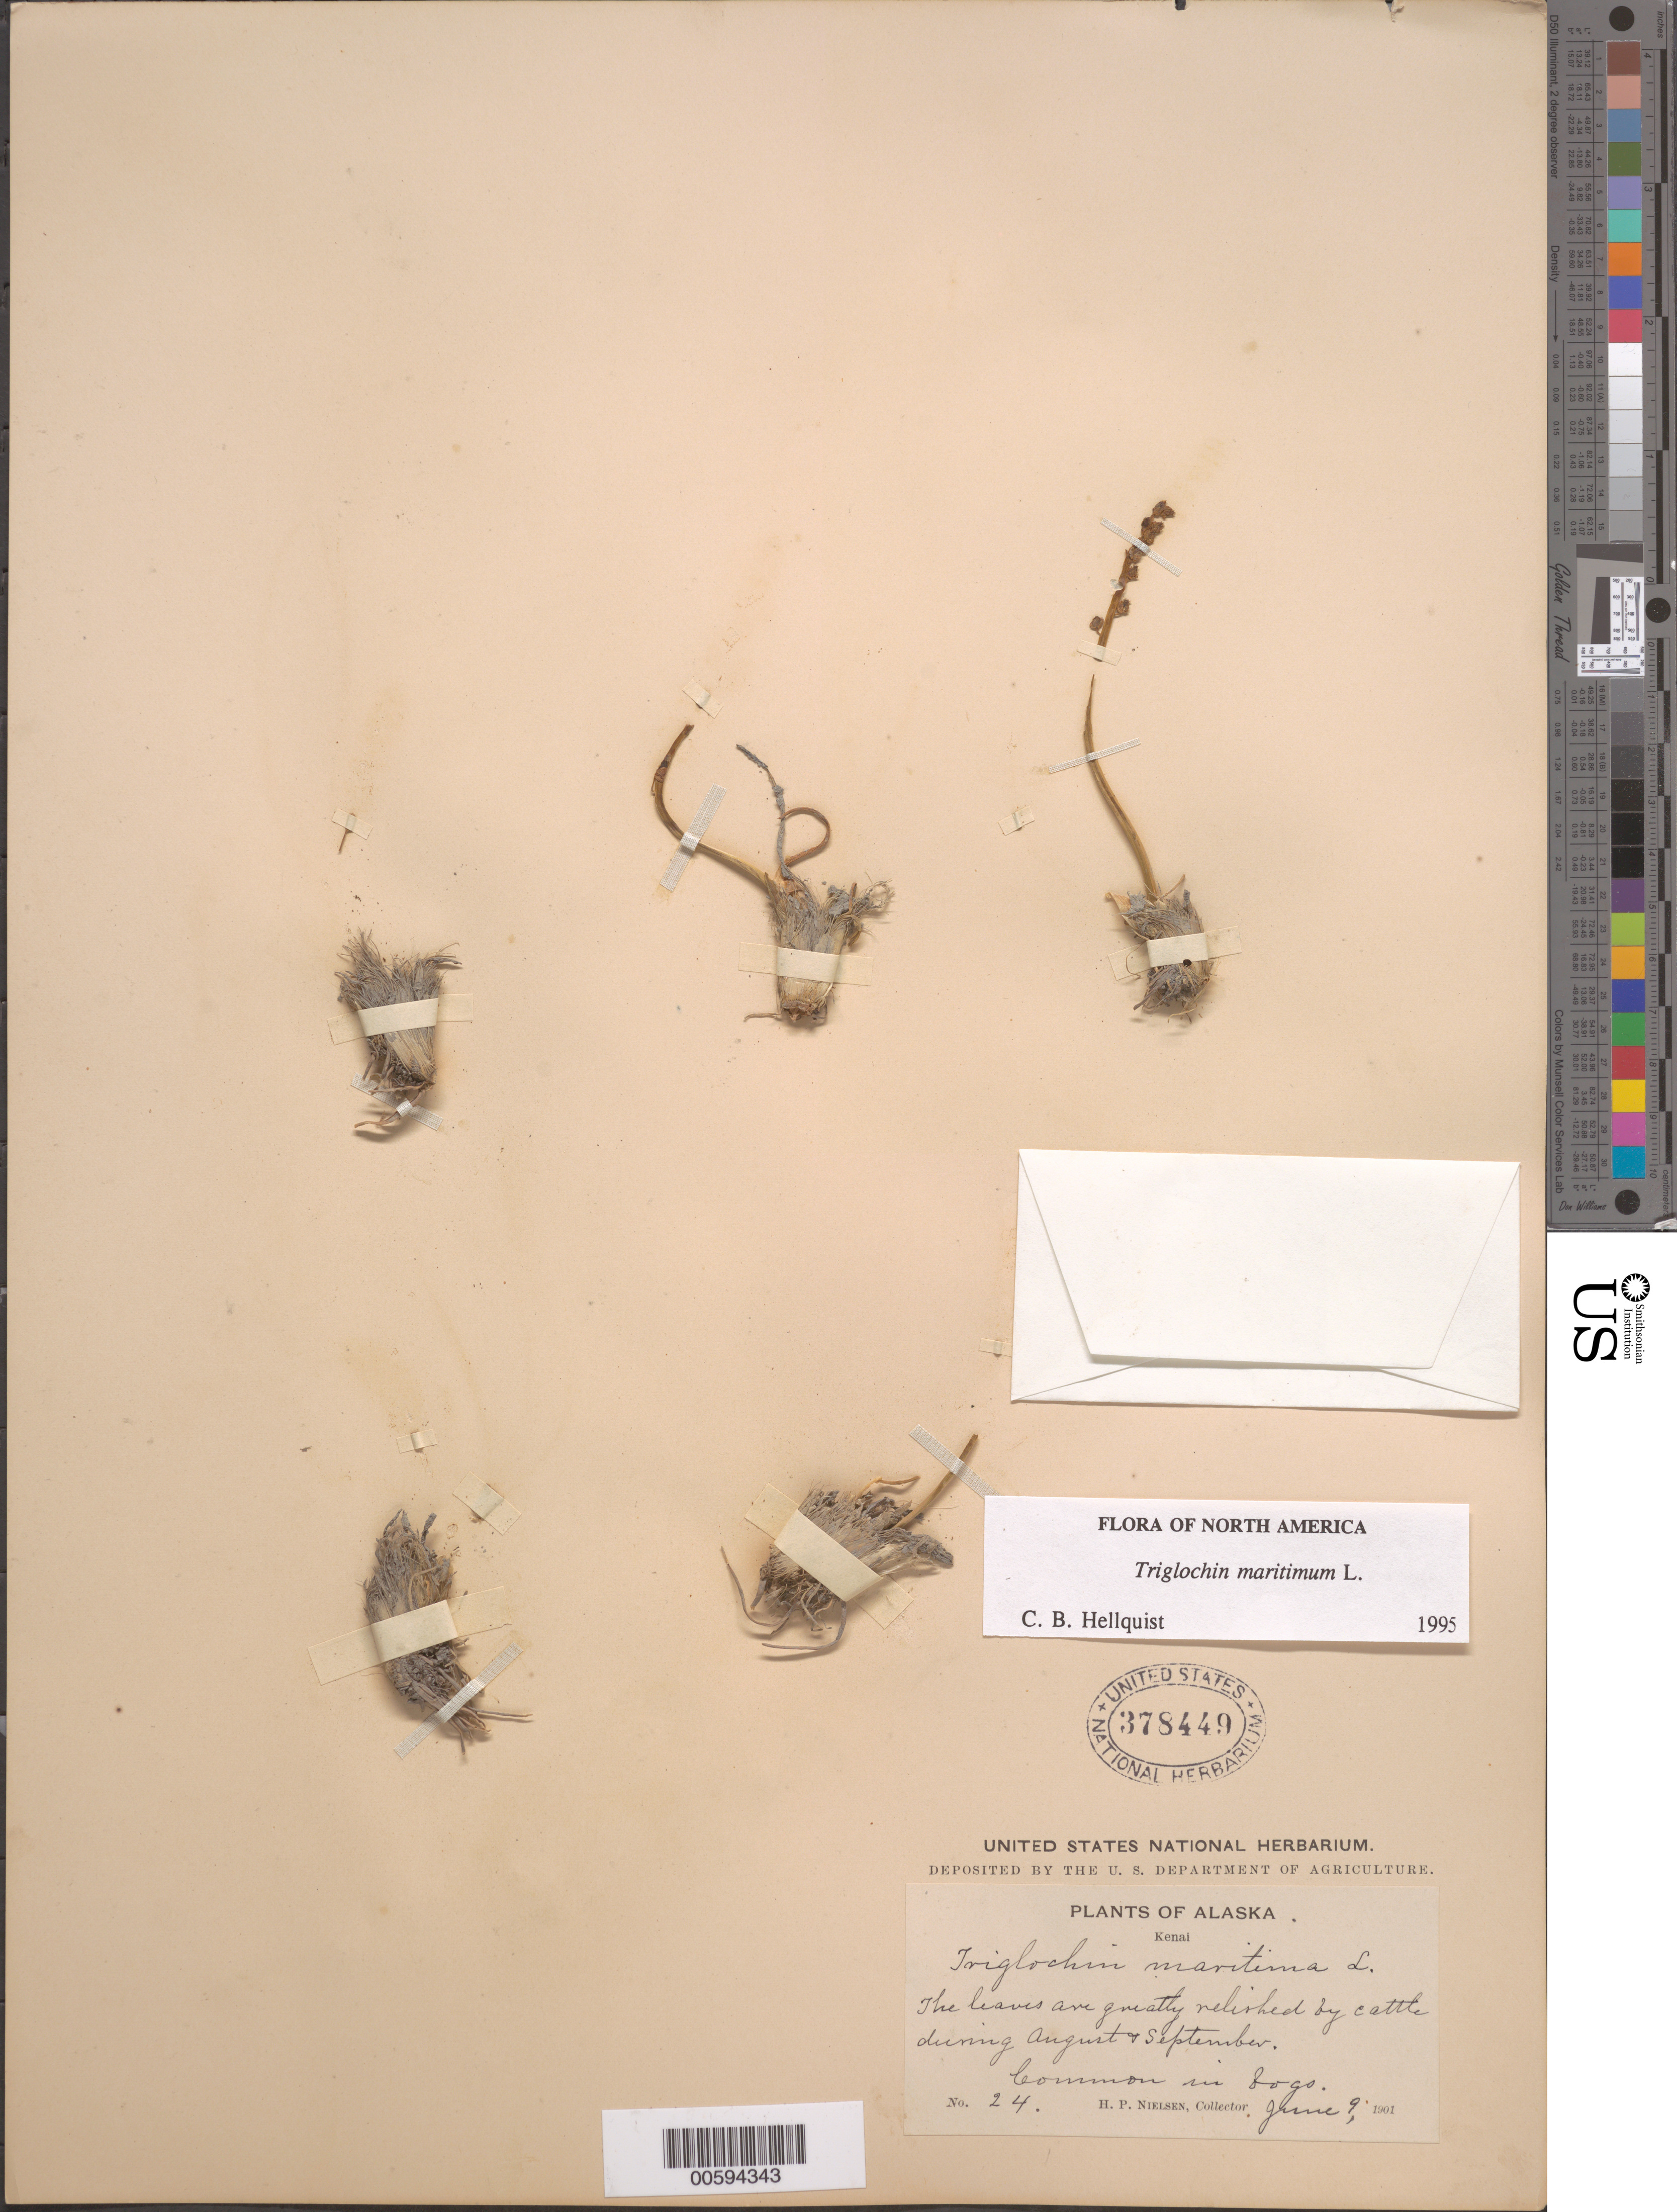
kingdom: Plantae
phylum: Tracheophyta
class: Liliopsida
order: Alismatales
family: Juncaginaceae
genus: Triglochin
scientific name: Triglochin maritima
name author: L.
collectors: H. P. Nielsen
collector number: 24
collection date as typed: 09 Jun 1901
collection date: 1901-06-09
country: United States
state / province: Alaska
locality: Kenai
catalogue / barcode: US 378449